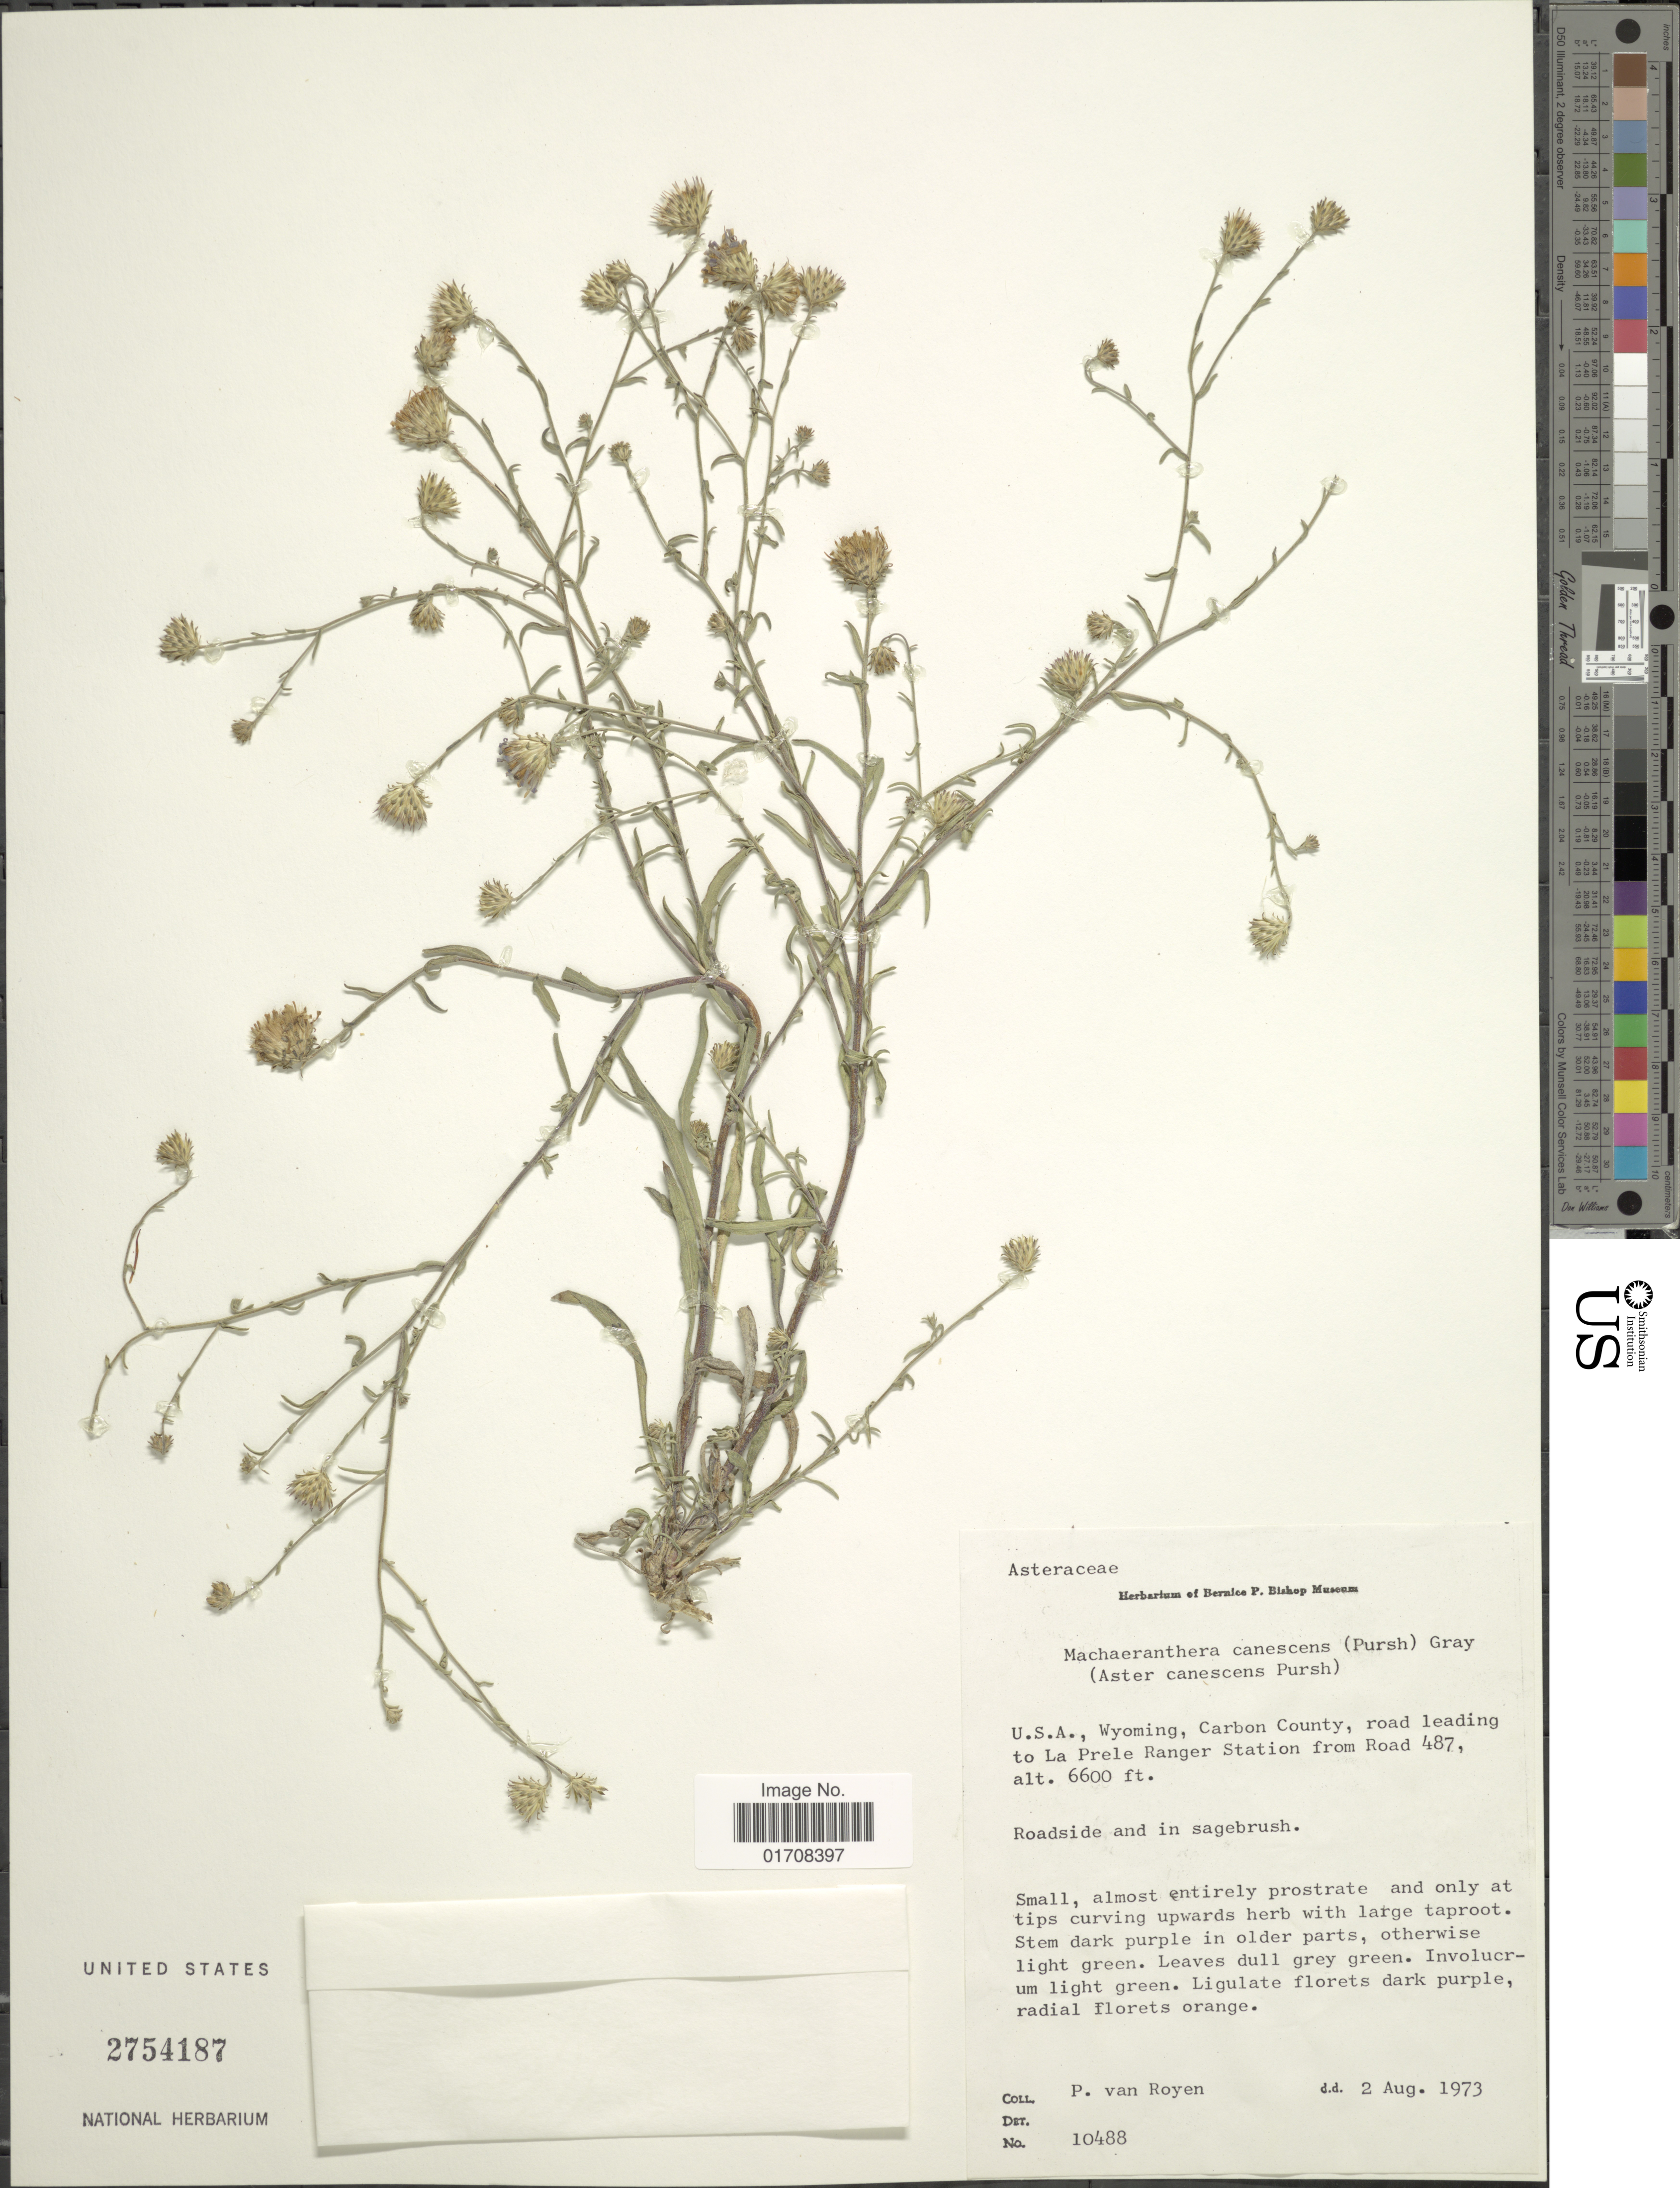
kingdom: Plantae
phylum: Tracheophyta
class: Magnoliopsida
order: Asterales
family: Asteraceae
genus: Machaeranthera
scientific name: Machaeranthera canescens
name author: (Pursh) A. Gray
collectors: P. van Royen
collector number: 10488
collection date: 1973-08-02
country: United States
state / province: Wyoming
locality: U.S.A., Carbon County, road leading to Prele Ranger Station from Road 487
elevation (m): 2012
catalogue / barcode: US 2754187